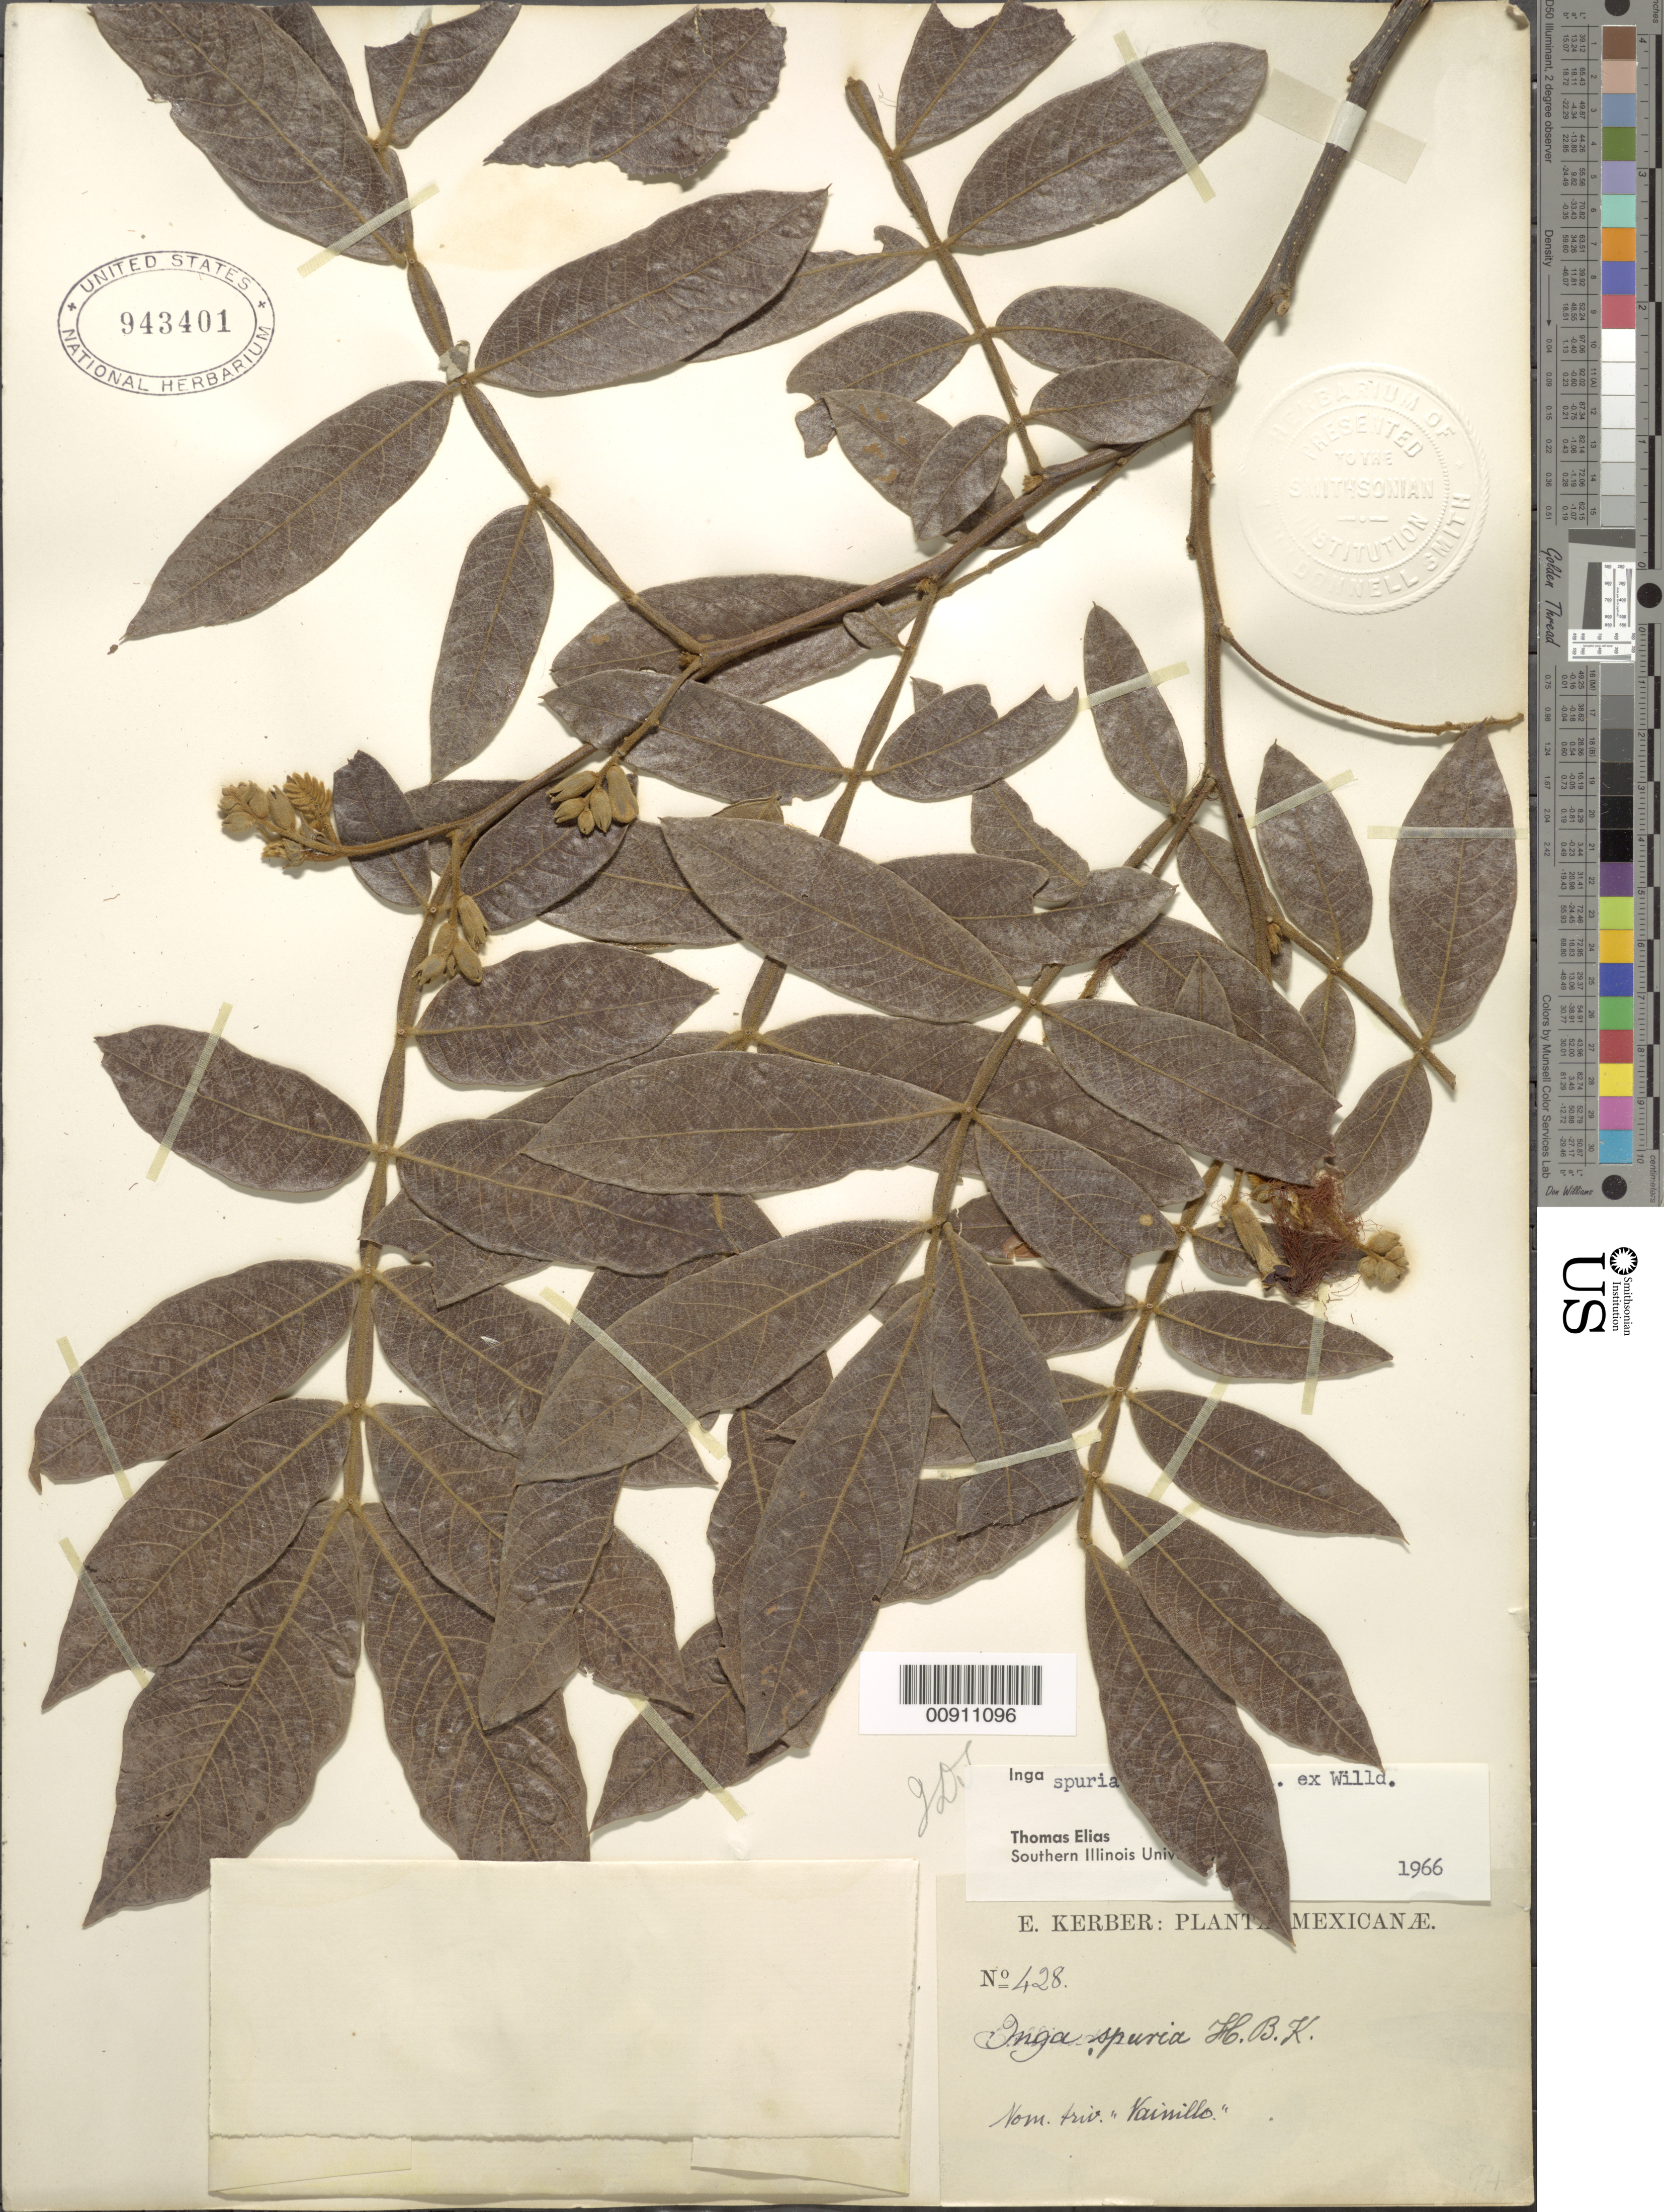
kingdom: Plantae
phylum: Tracheophyta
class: Magnoliopsida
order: Fabales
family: Fabaceae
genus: Inga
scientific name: Inga vera subsp. vera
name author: Willd.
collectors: E. Kerber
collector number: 428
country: Mexico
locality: Mexico.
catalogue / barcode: US 943401